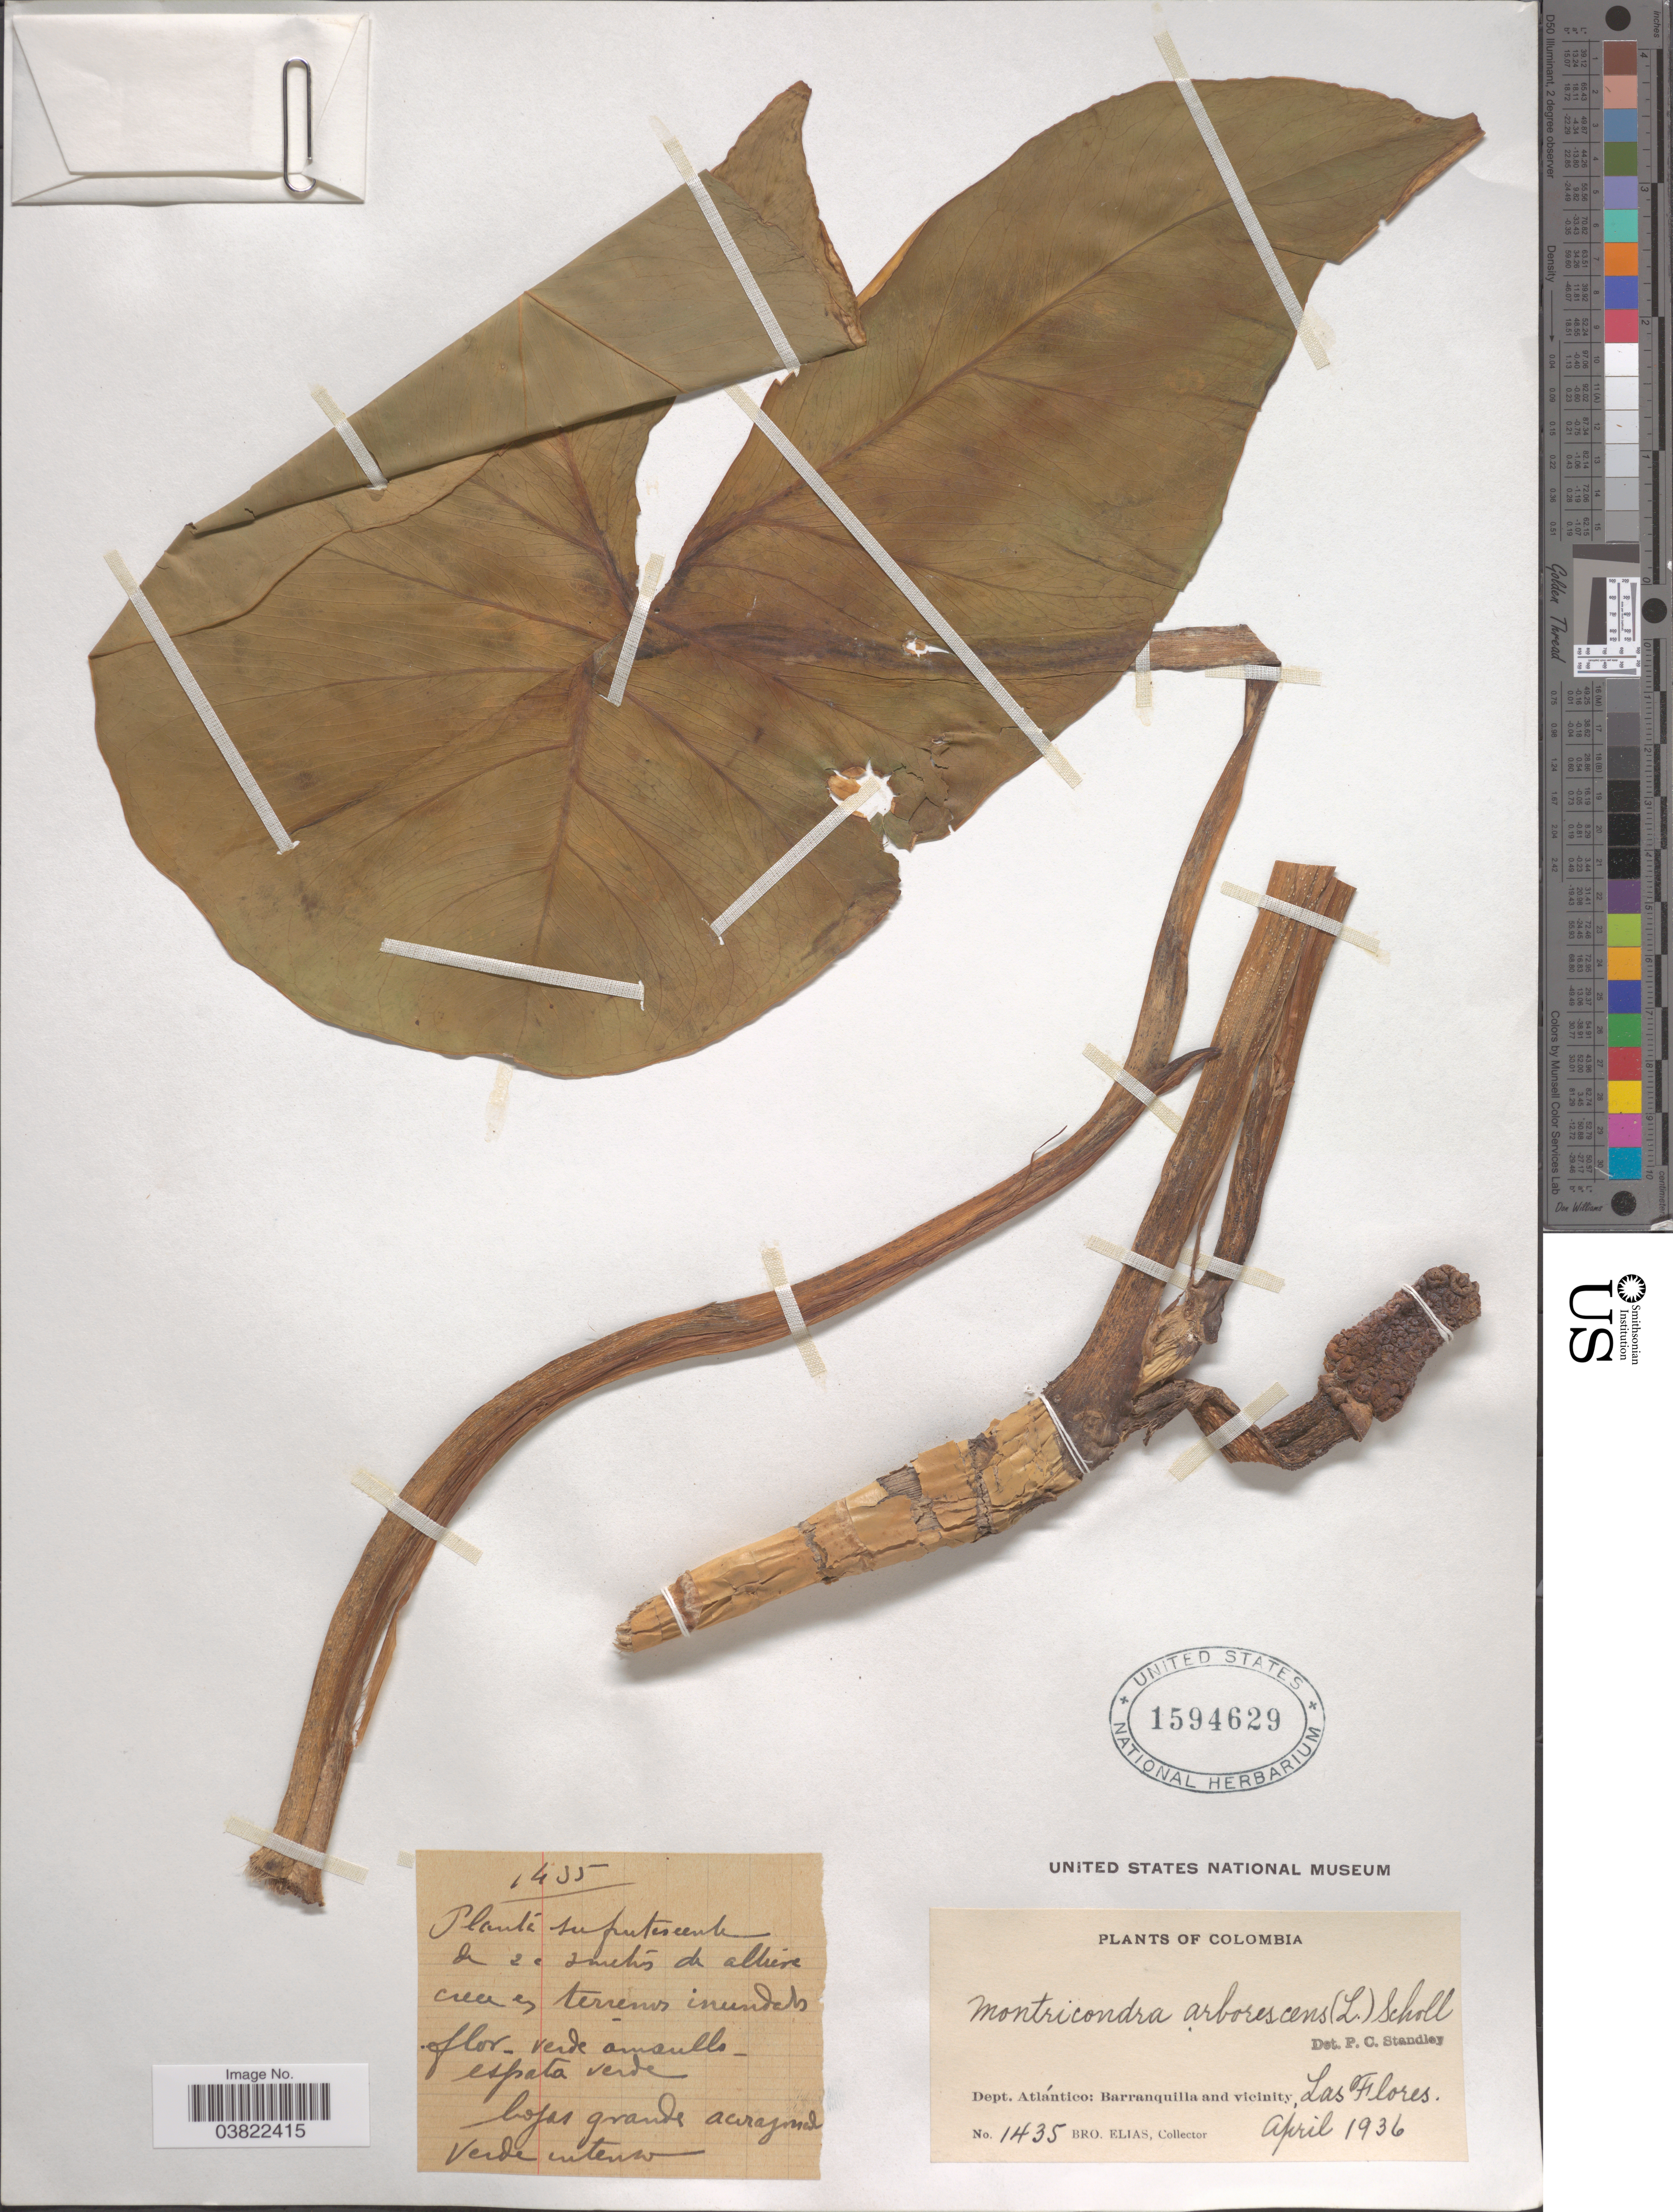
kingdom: Plantae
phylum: Tracheophyta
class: Liliopsida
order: Alismatales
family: Araceae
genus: Montrichardia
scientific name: Montrichardia arborea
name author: (Kunth) Schott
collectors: Bro. Elias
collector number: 1435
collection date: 1936-04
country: Colombia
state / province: Atlántico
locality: Dept. Atlántico: Barranquilla and vicinity, Las Flores.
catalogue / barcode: US 1594629